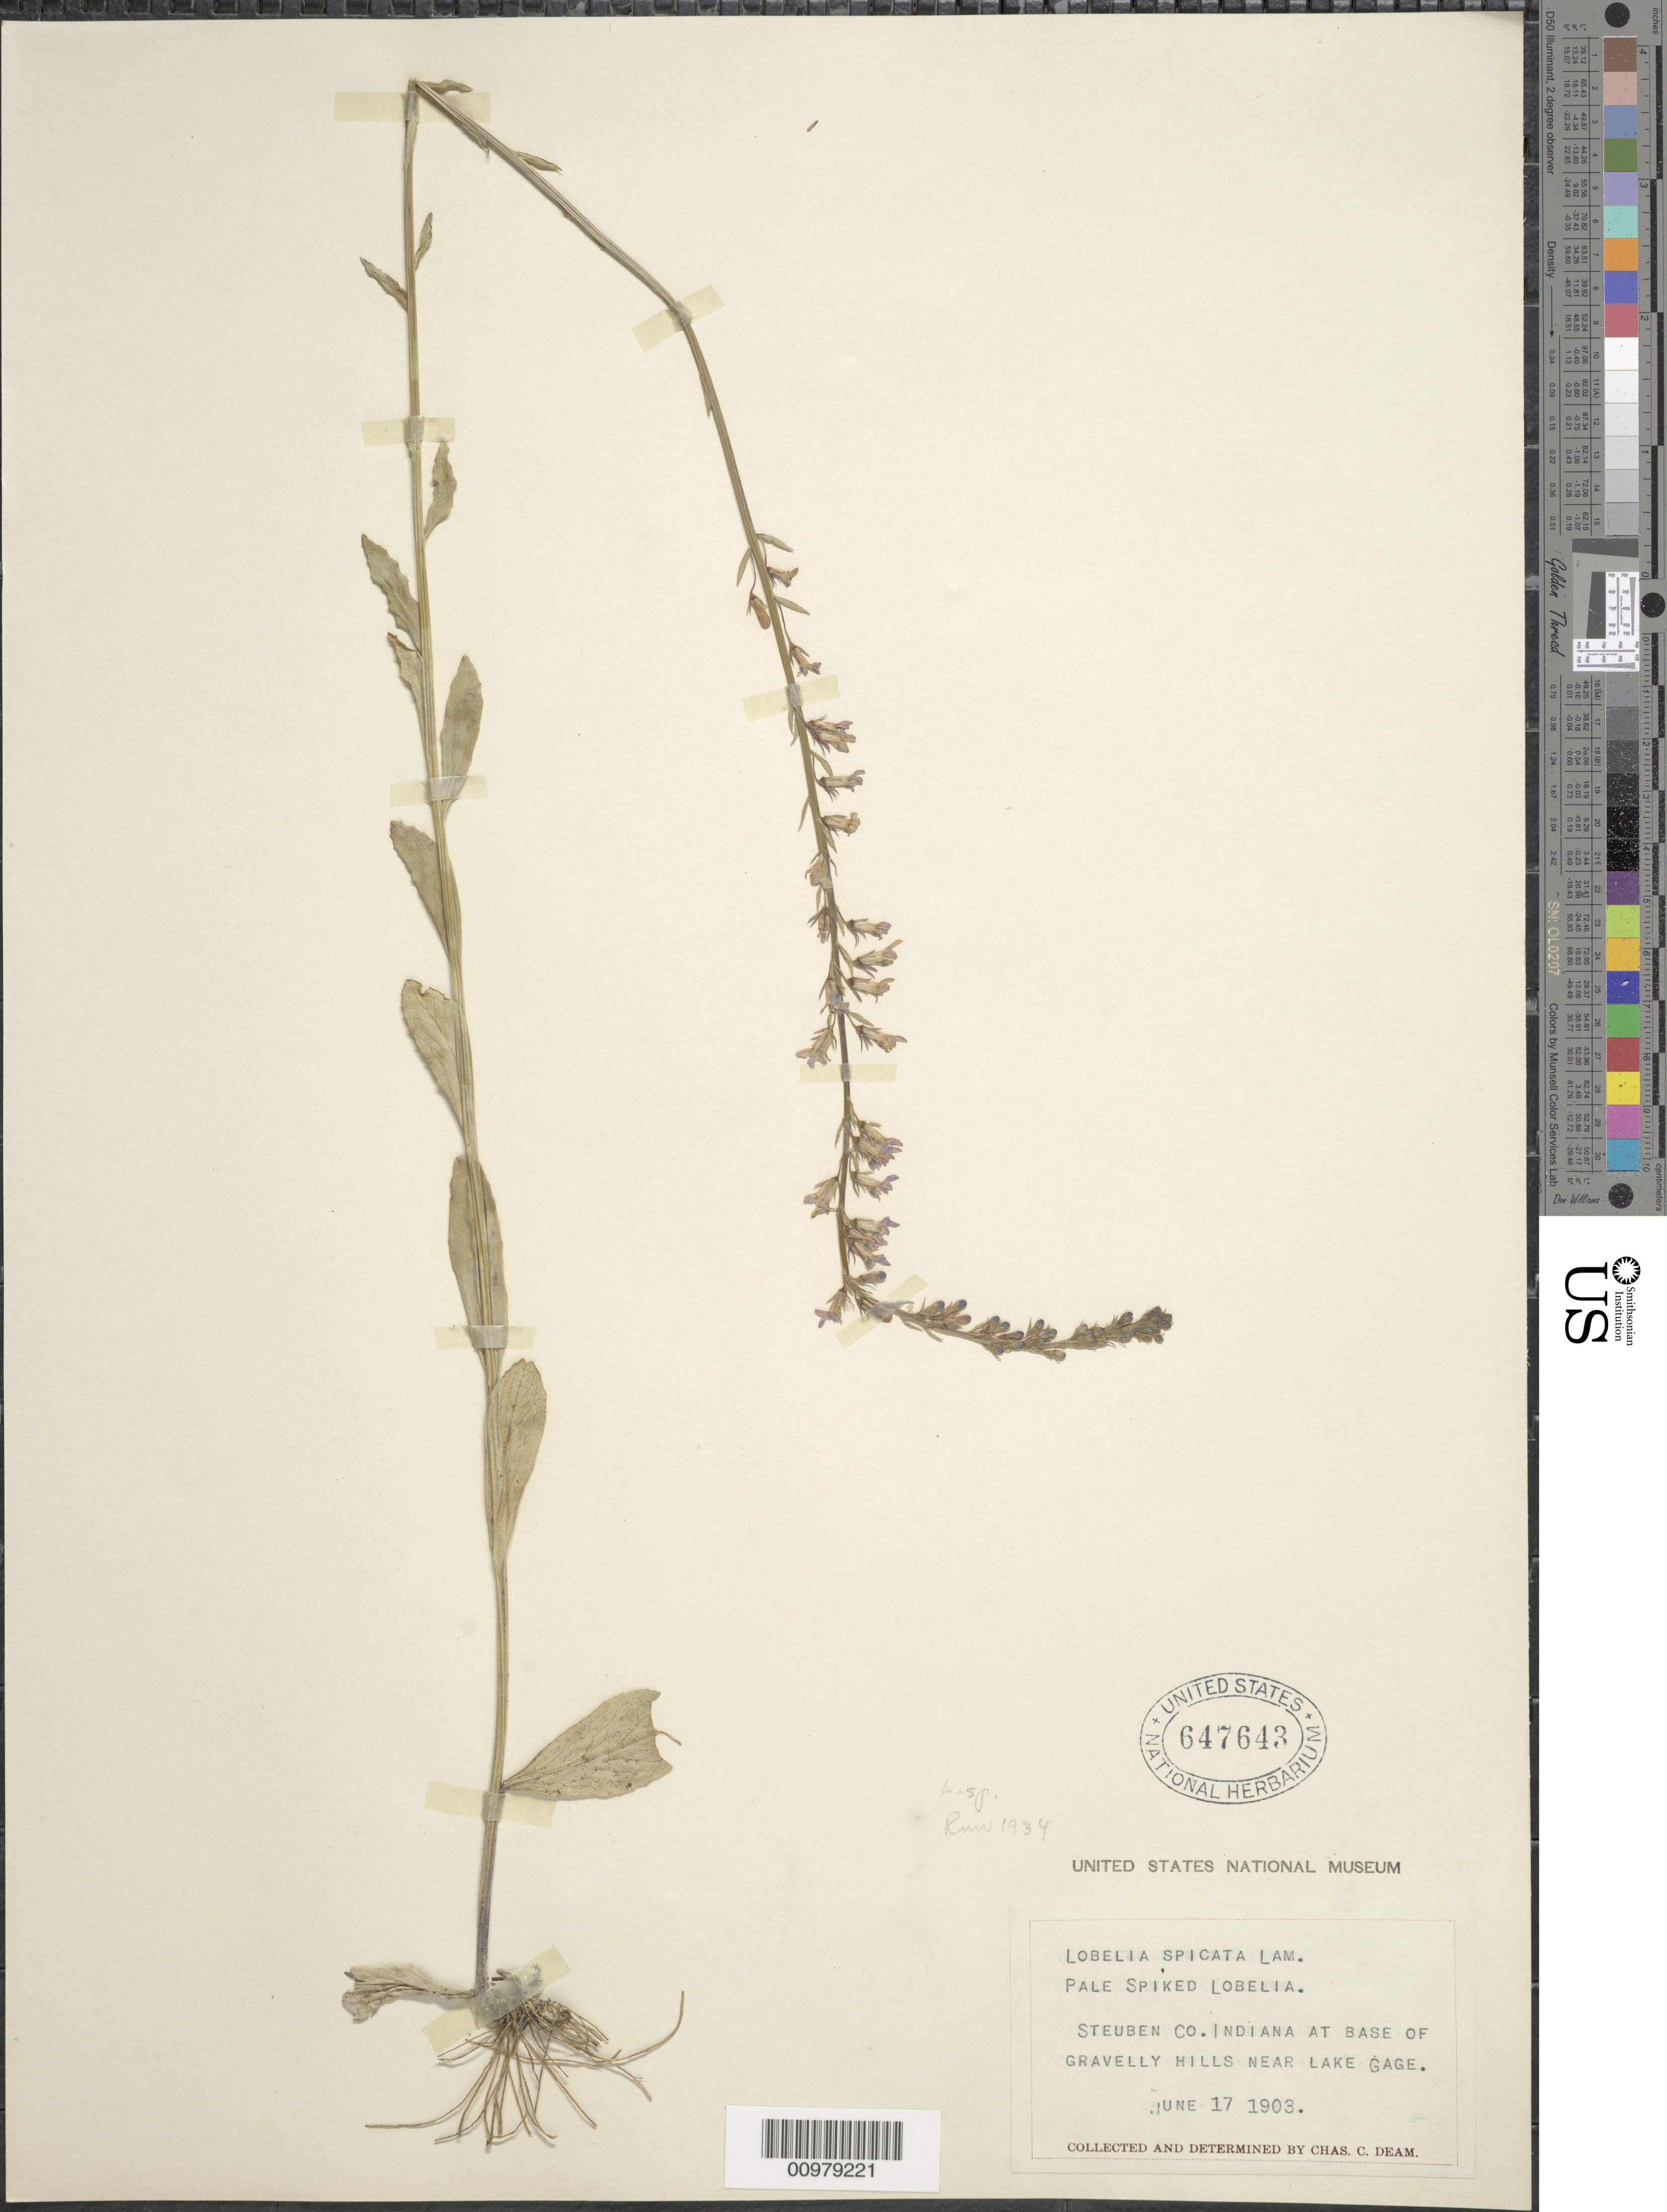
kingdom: Plantae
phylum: Tracheophyta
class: Magnoliopsida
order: Asterales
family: Campanulaceae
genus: Lobelia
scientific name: Lobelia spicata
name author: Lam.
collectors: C. C. Deam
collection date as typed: June 17, 1903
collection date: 1903-06-17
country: United States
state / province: Indiana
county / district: Steuben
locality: At base of hills near Lake Gage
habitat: gravelly hills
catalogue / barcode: US 647643